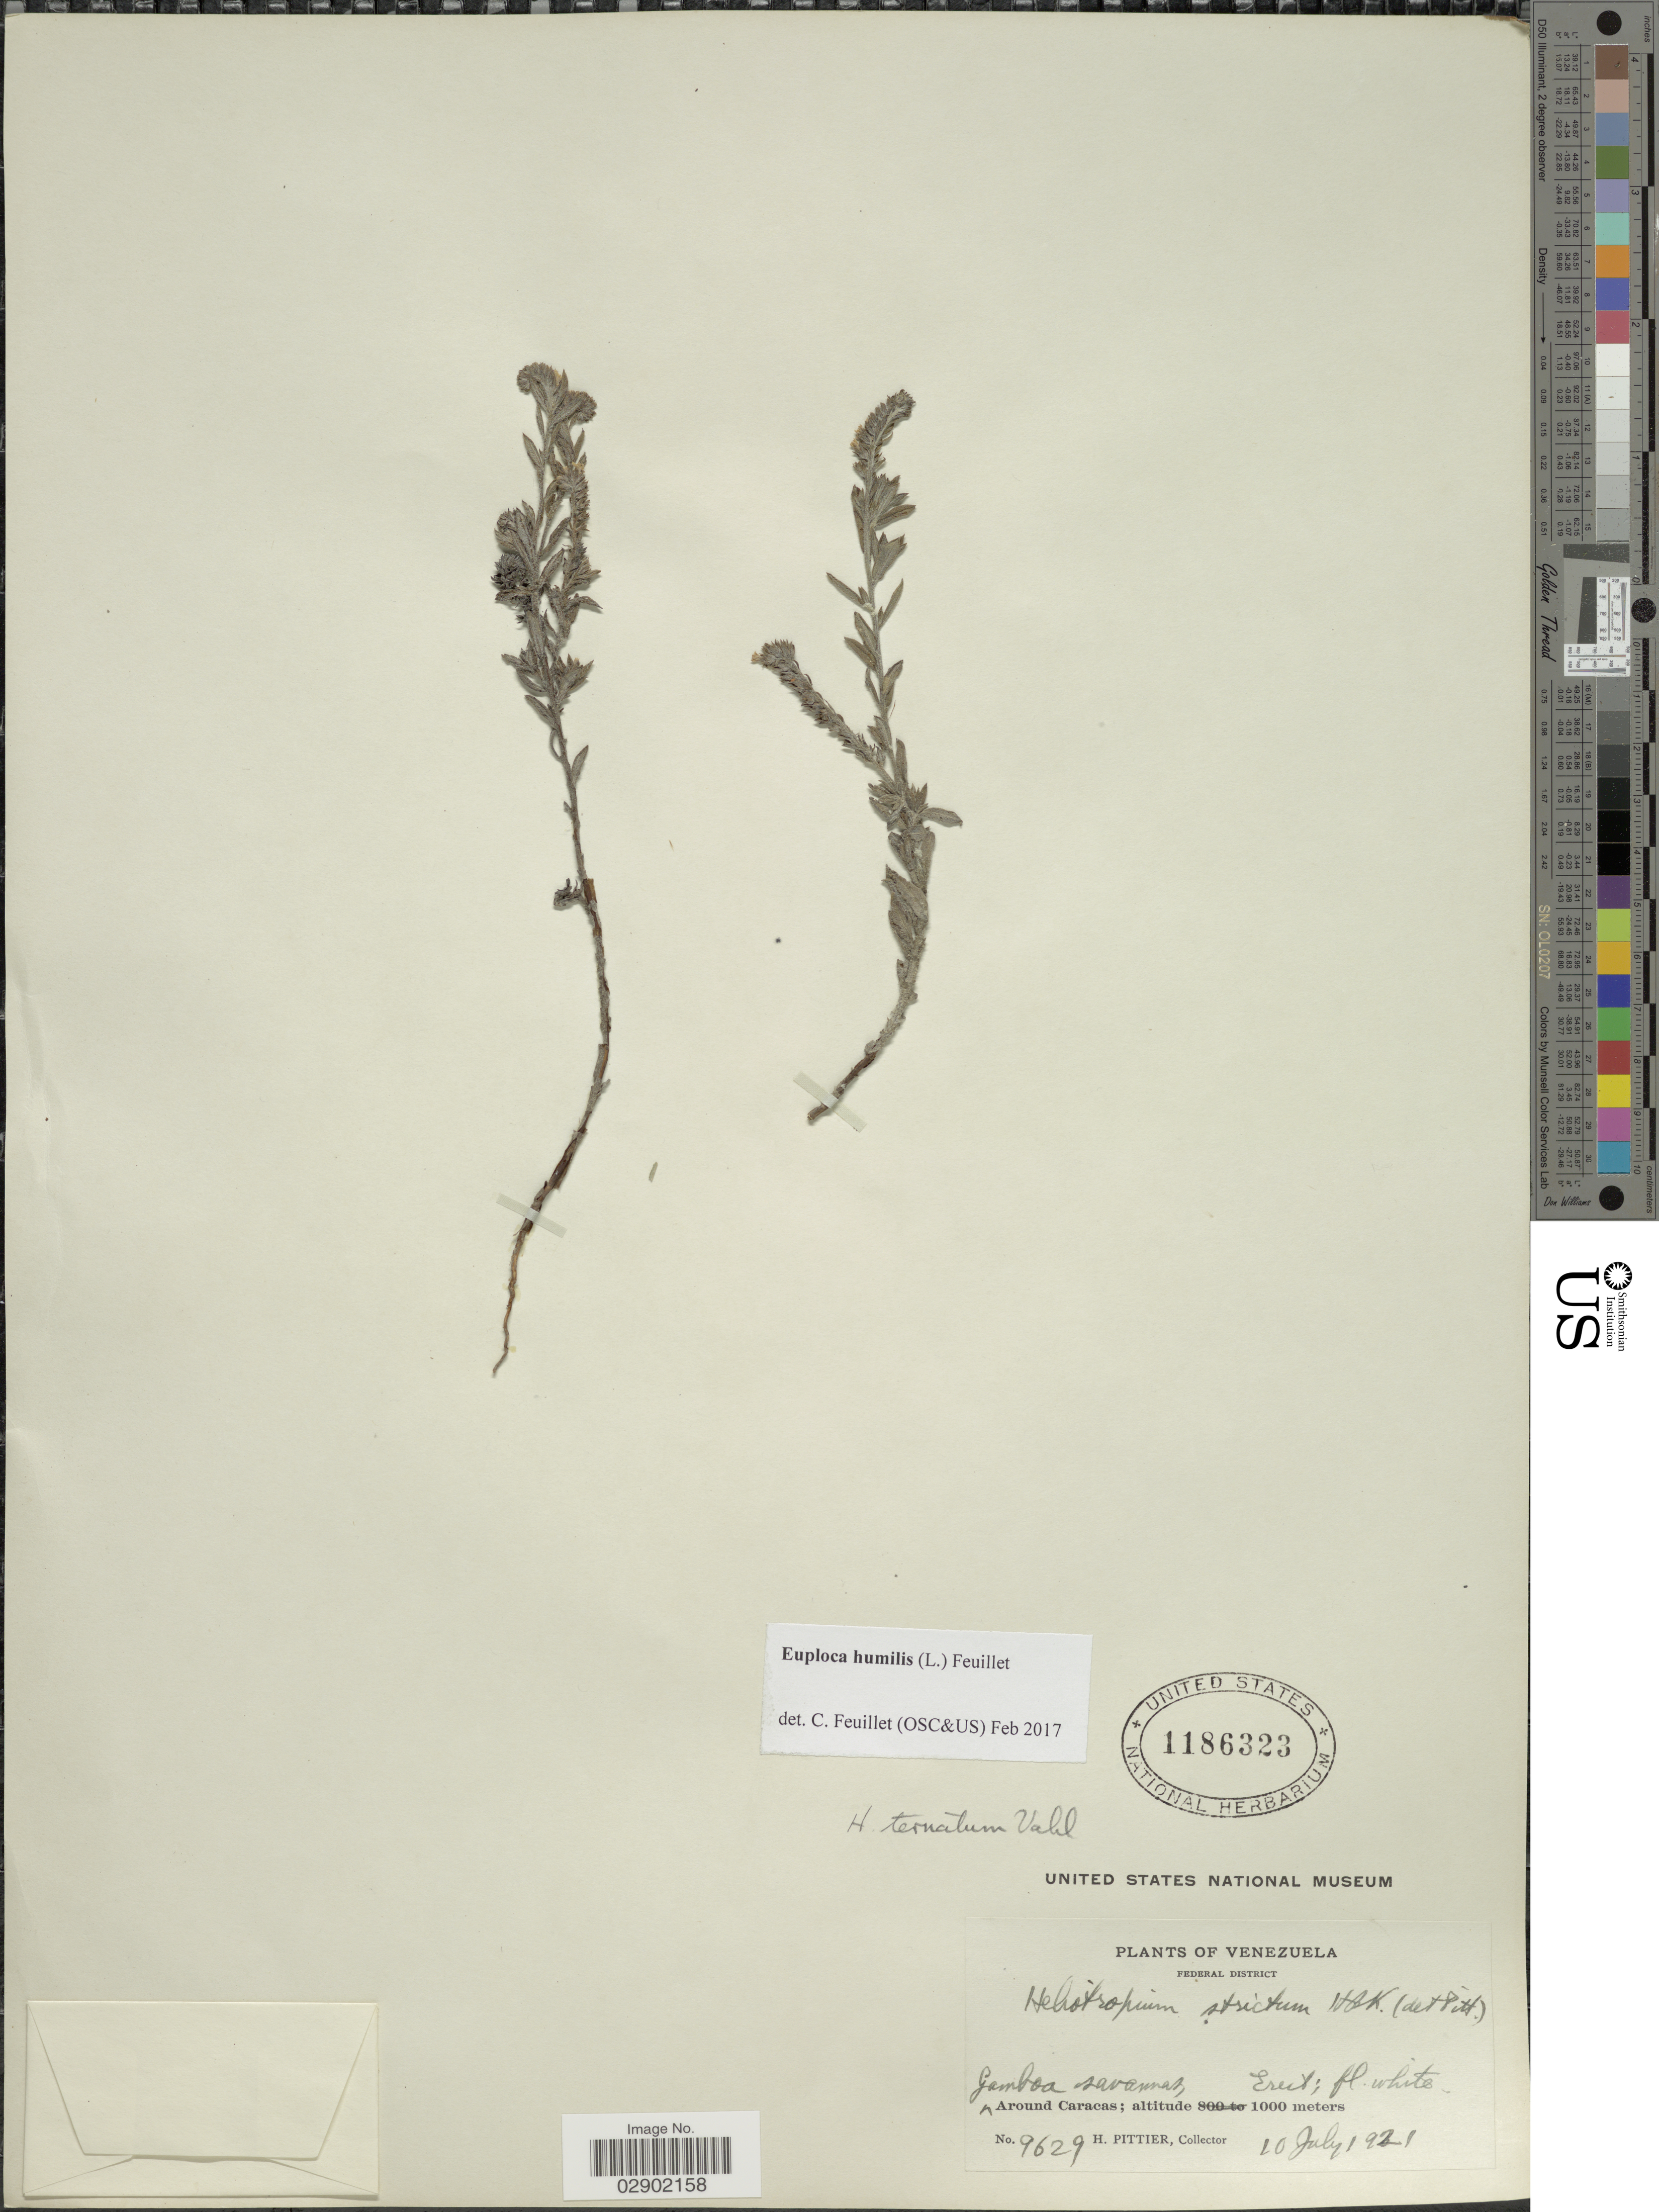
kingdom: Plantae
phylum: Tracheophyta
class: Magnoliopsida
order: Boraginales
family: Heliotropiaceae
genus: Euploca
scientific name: Euploca humilis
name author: (L.) Feuillet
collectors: H. F. Pittier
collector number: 9629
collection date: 1921-07-10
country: Venezuela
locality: Federal District. Gamboa savannas. Around Caracas.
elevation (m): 1000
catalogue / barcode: US 1186323